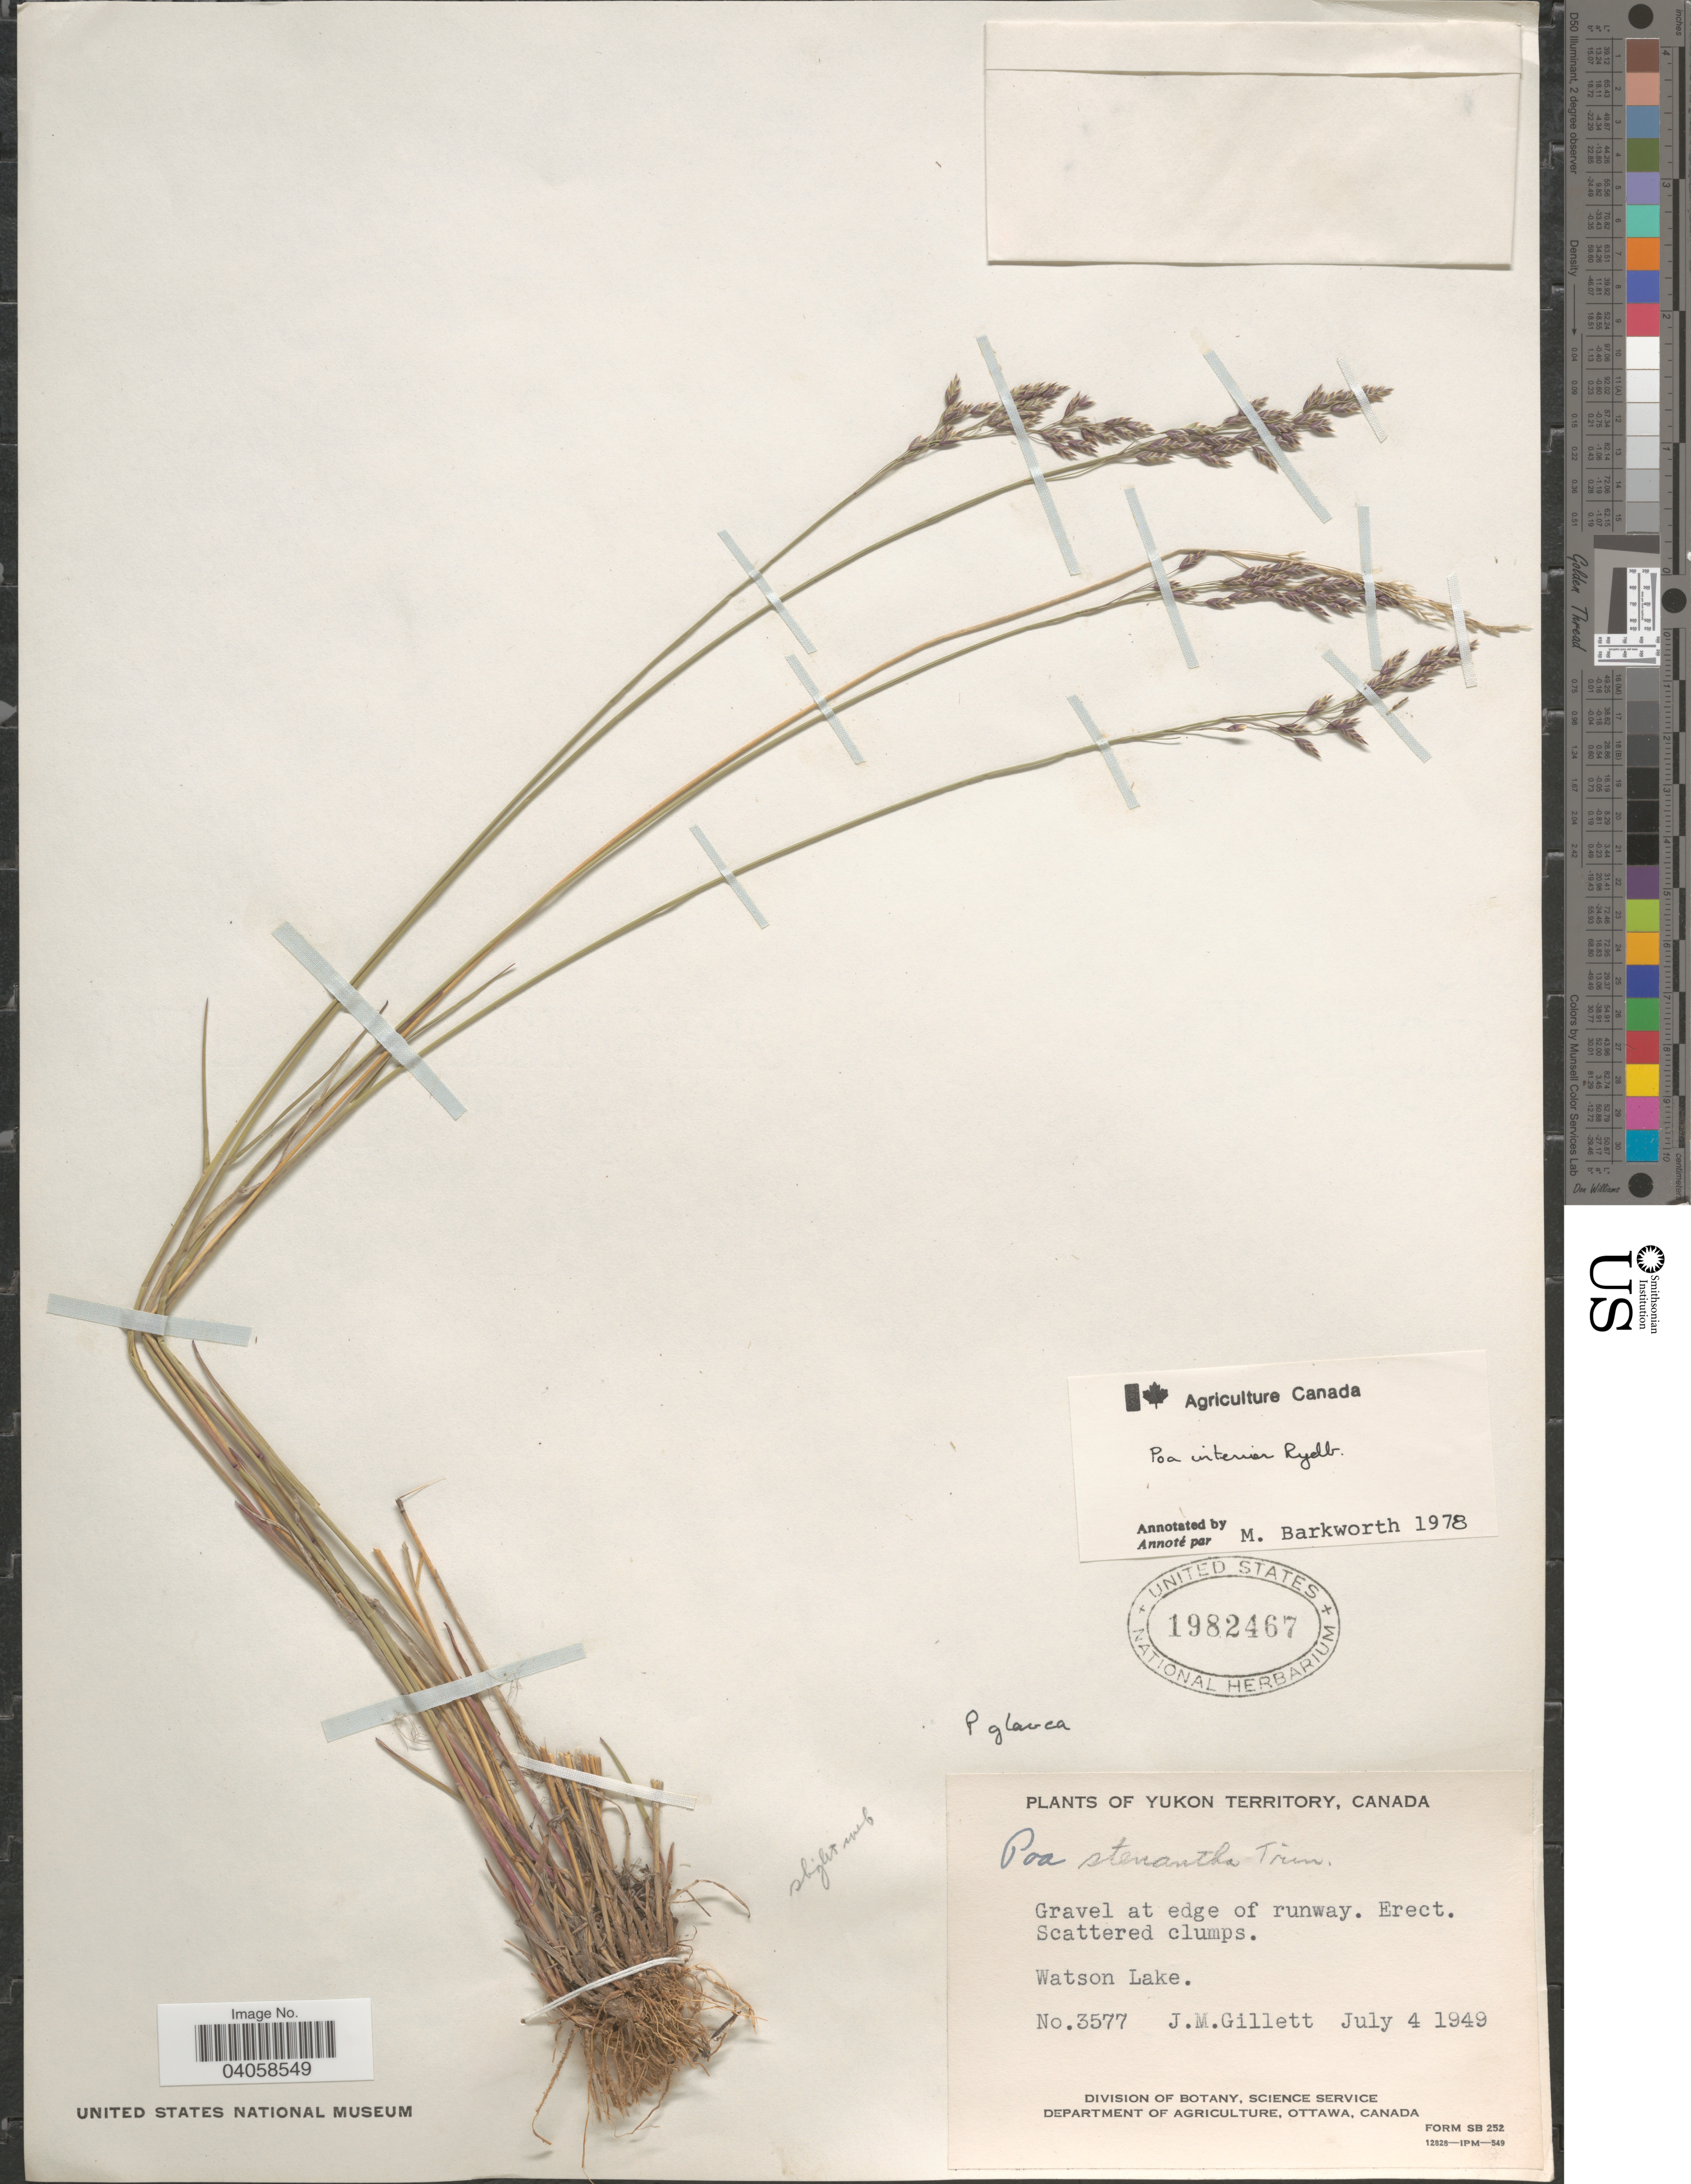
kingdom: Plantae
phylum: Tracheophyta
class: Liliopsida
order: Poales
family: Poaceae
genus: Poa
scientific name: Poa glauca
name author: Vahl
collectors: J. M. Gillett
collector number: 3577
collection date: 1949-07-04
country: Canada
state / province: Yukon Territory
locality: Gravel at edge of runway. Watson Lake.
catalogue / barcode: US 1982467